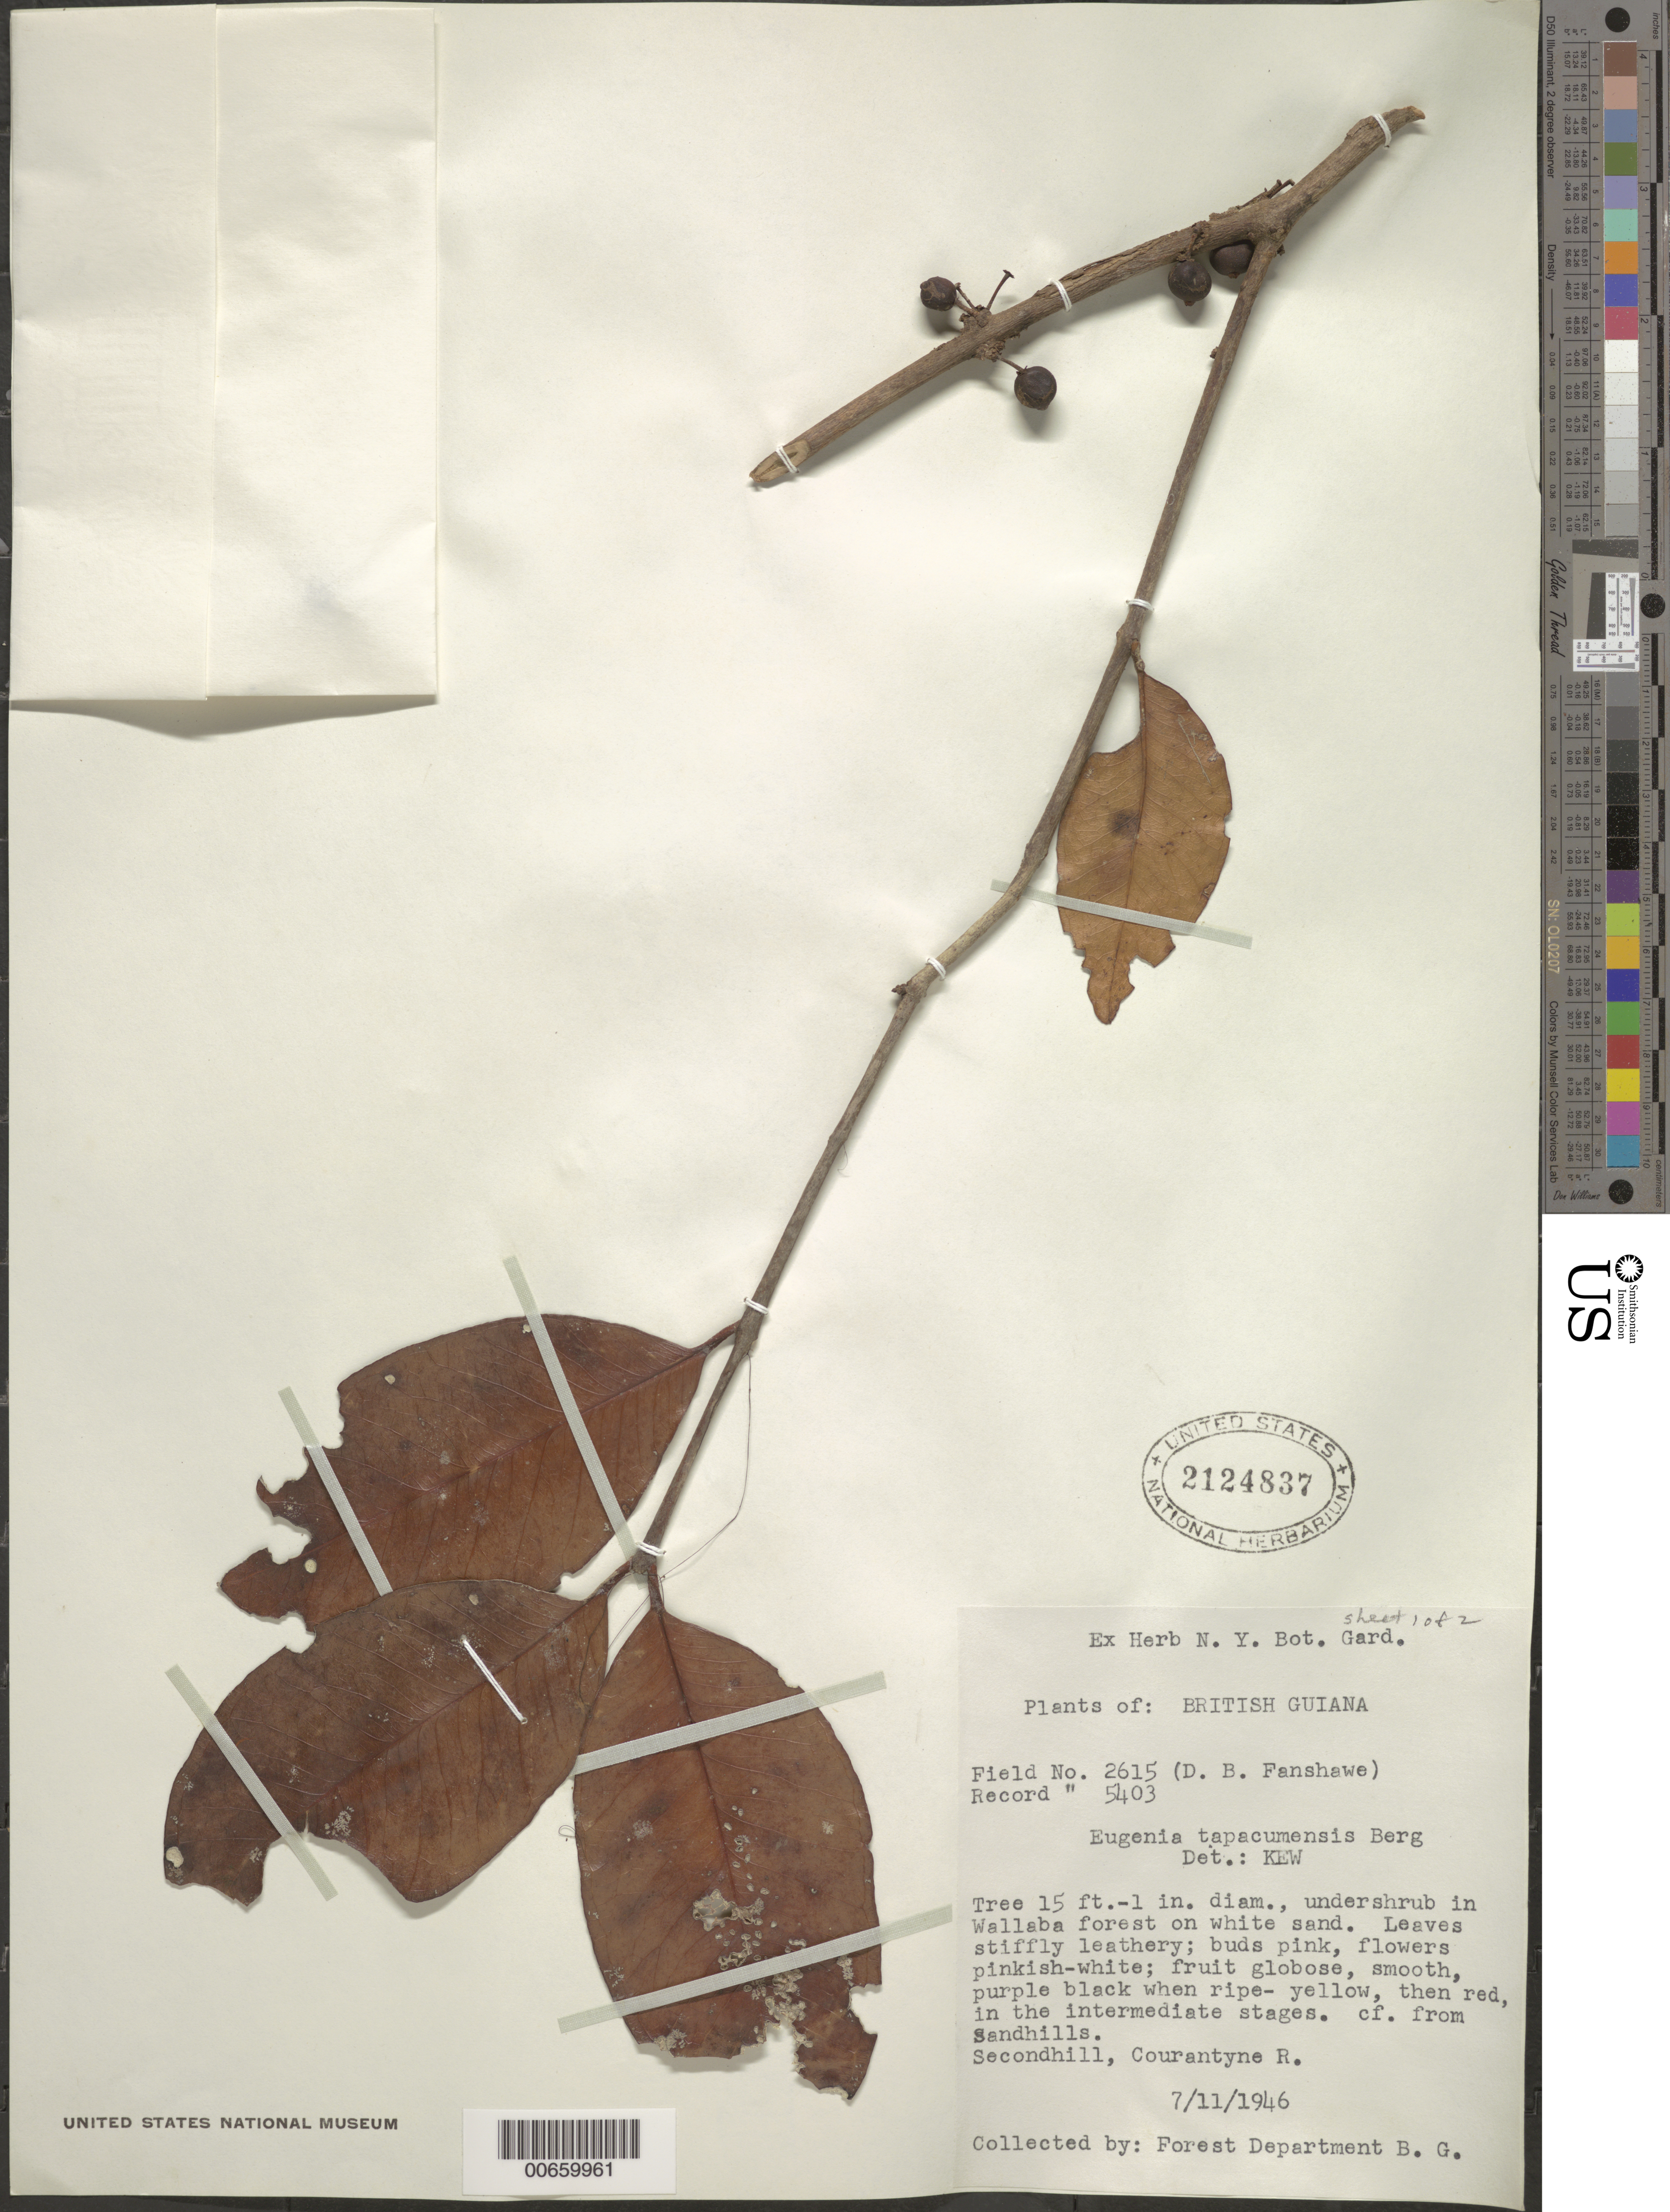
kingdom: Plantae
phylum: Tracheophyta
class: Magnoliopsida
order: Myrtales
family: Myrtaceae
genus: Eugenia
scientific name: Eugenia stictopetala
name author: DC.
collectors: Forest Dept. B. G. & British Guiana Forestry Dept.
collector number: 5403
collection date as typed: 7-Nov-46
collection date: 1946-11-07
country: Guyana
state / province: E. Berbice-Corentyne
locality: Secondhill, Courantyne R.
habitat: Wallaba forest on white sand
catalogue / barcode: US 2124837